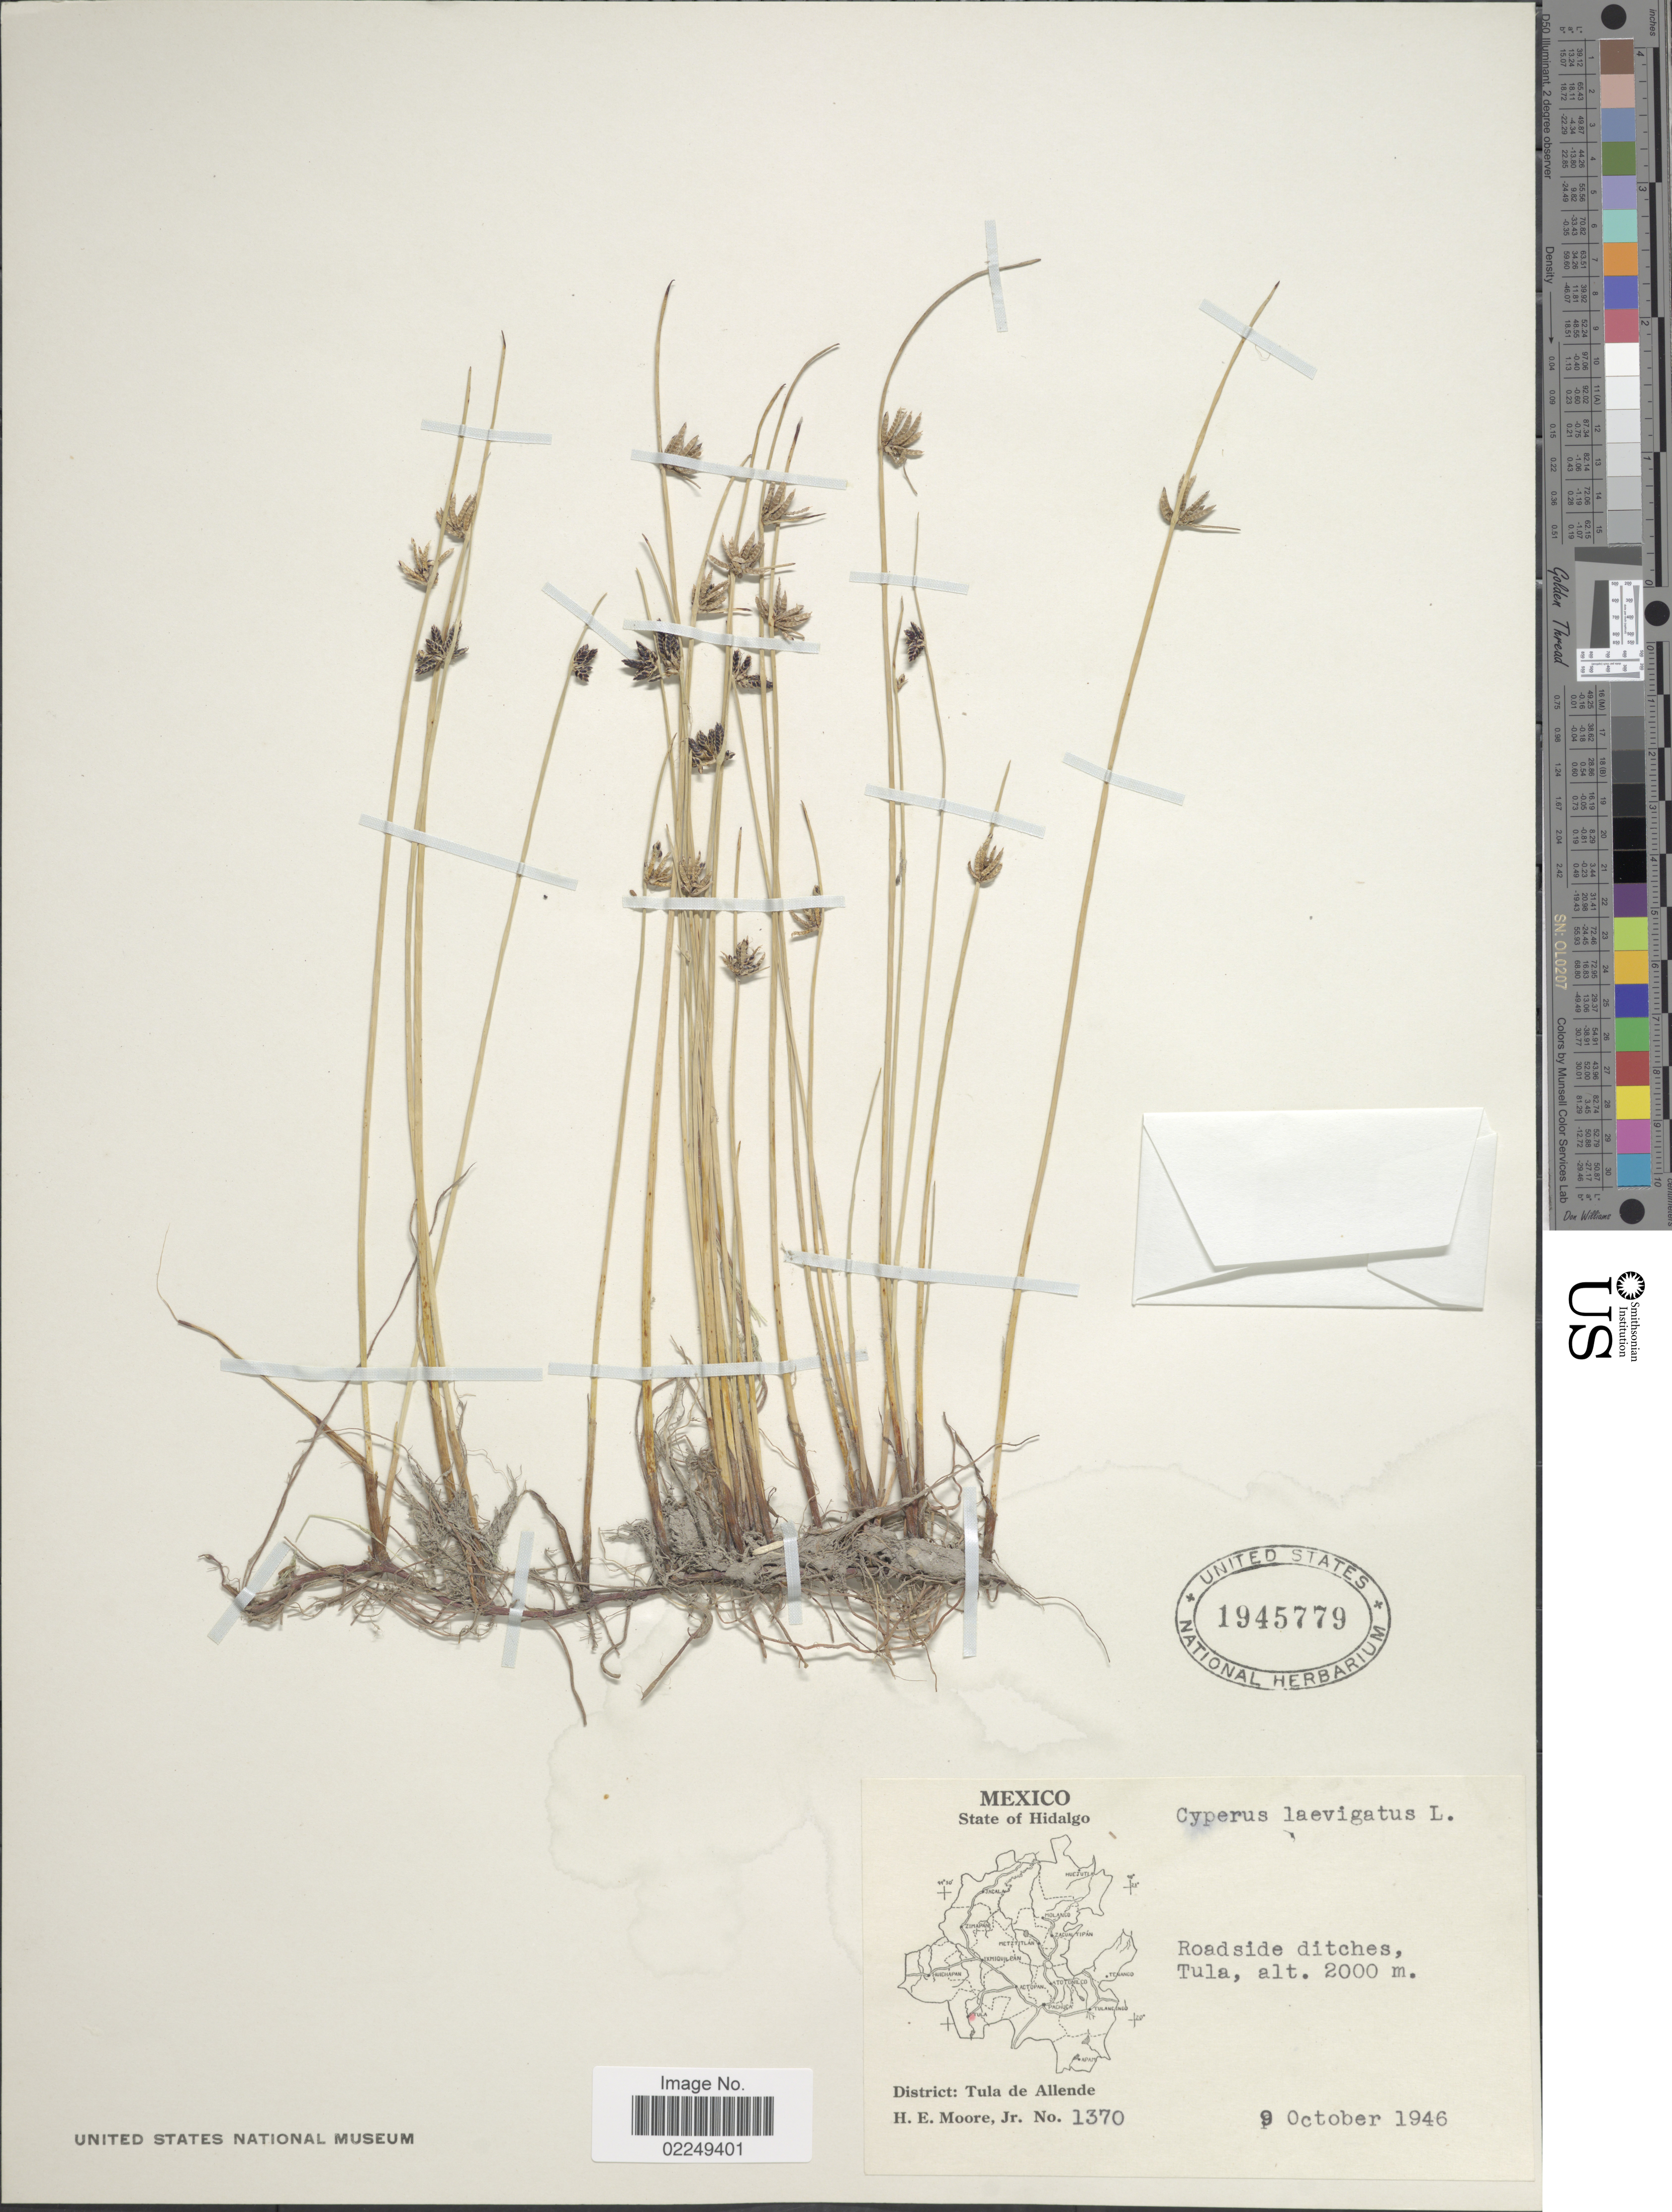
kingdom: Plantae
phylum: Tracheophyta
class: Liliopsida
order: Poales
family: Cyperaceae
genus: Cyperus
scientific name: Cyperus laevigatus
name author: L.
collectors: H. Moore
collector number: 1370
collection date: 1946-10-09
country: Mexico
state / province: Hidalgo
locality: State of Hidalgo, Roadside ditches, Tula, District: Tula de Allende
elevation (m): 2000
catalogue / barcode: US 1945779